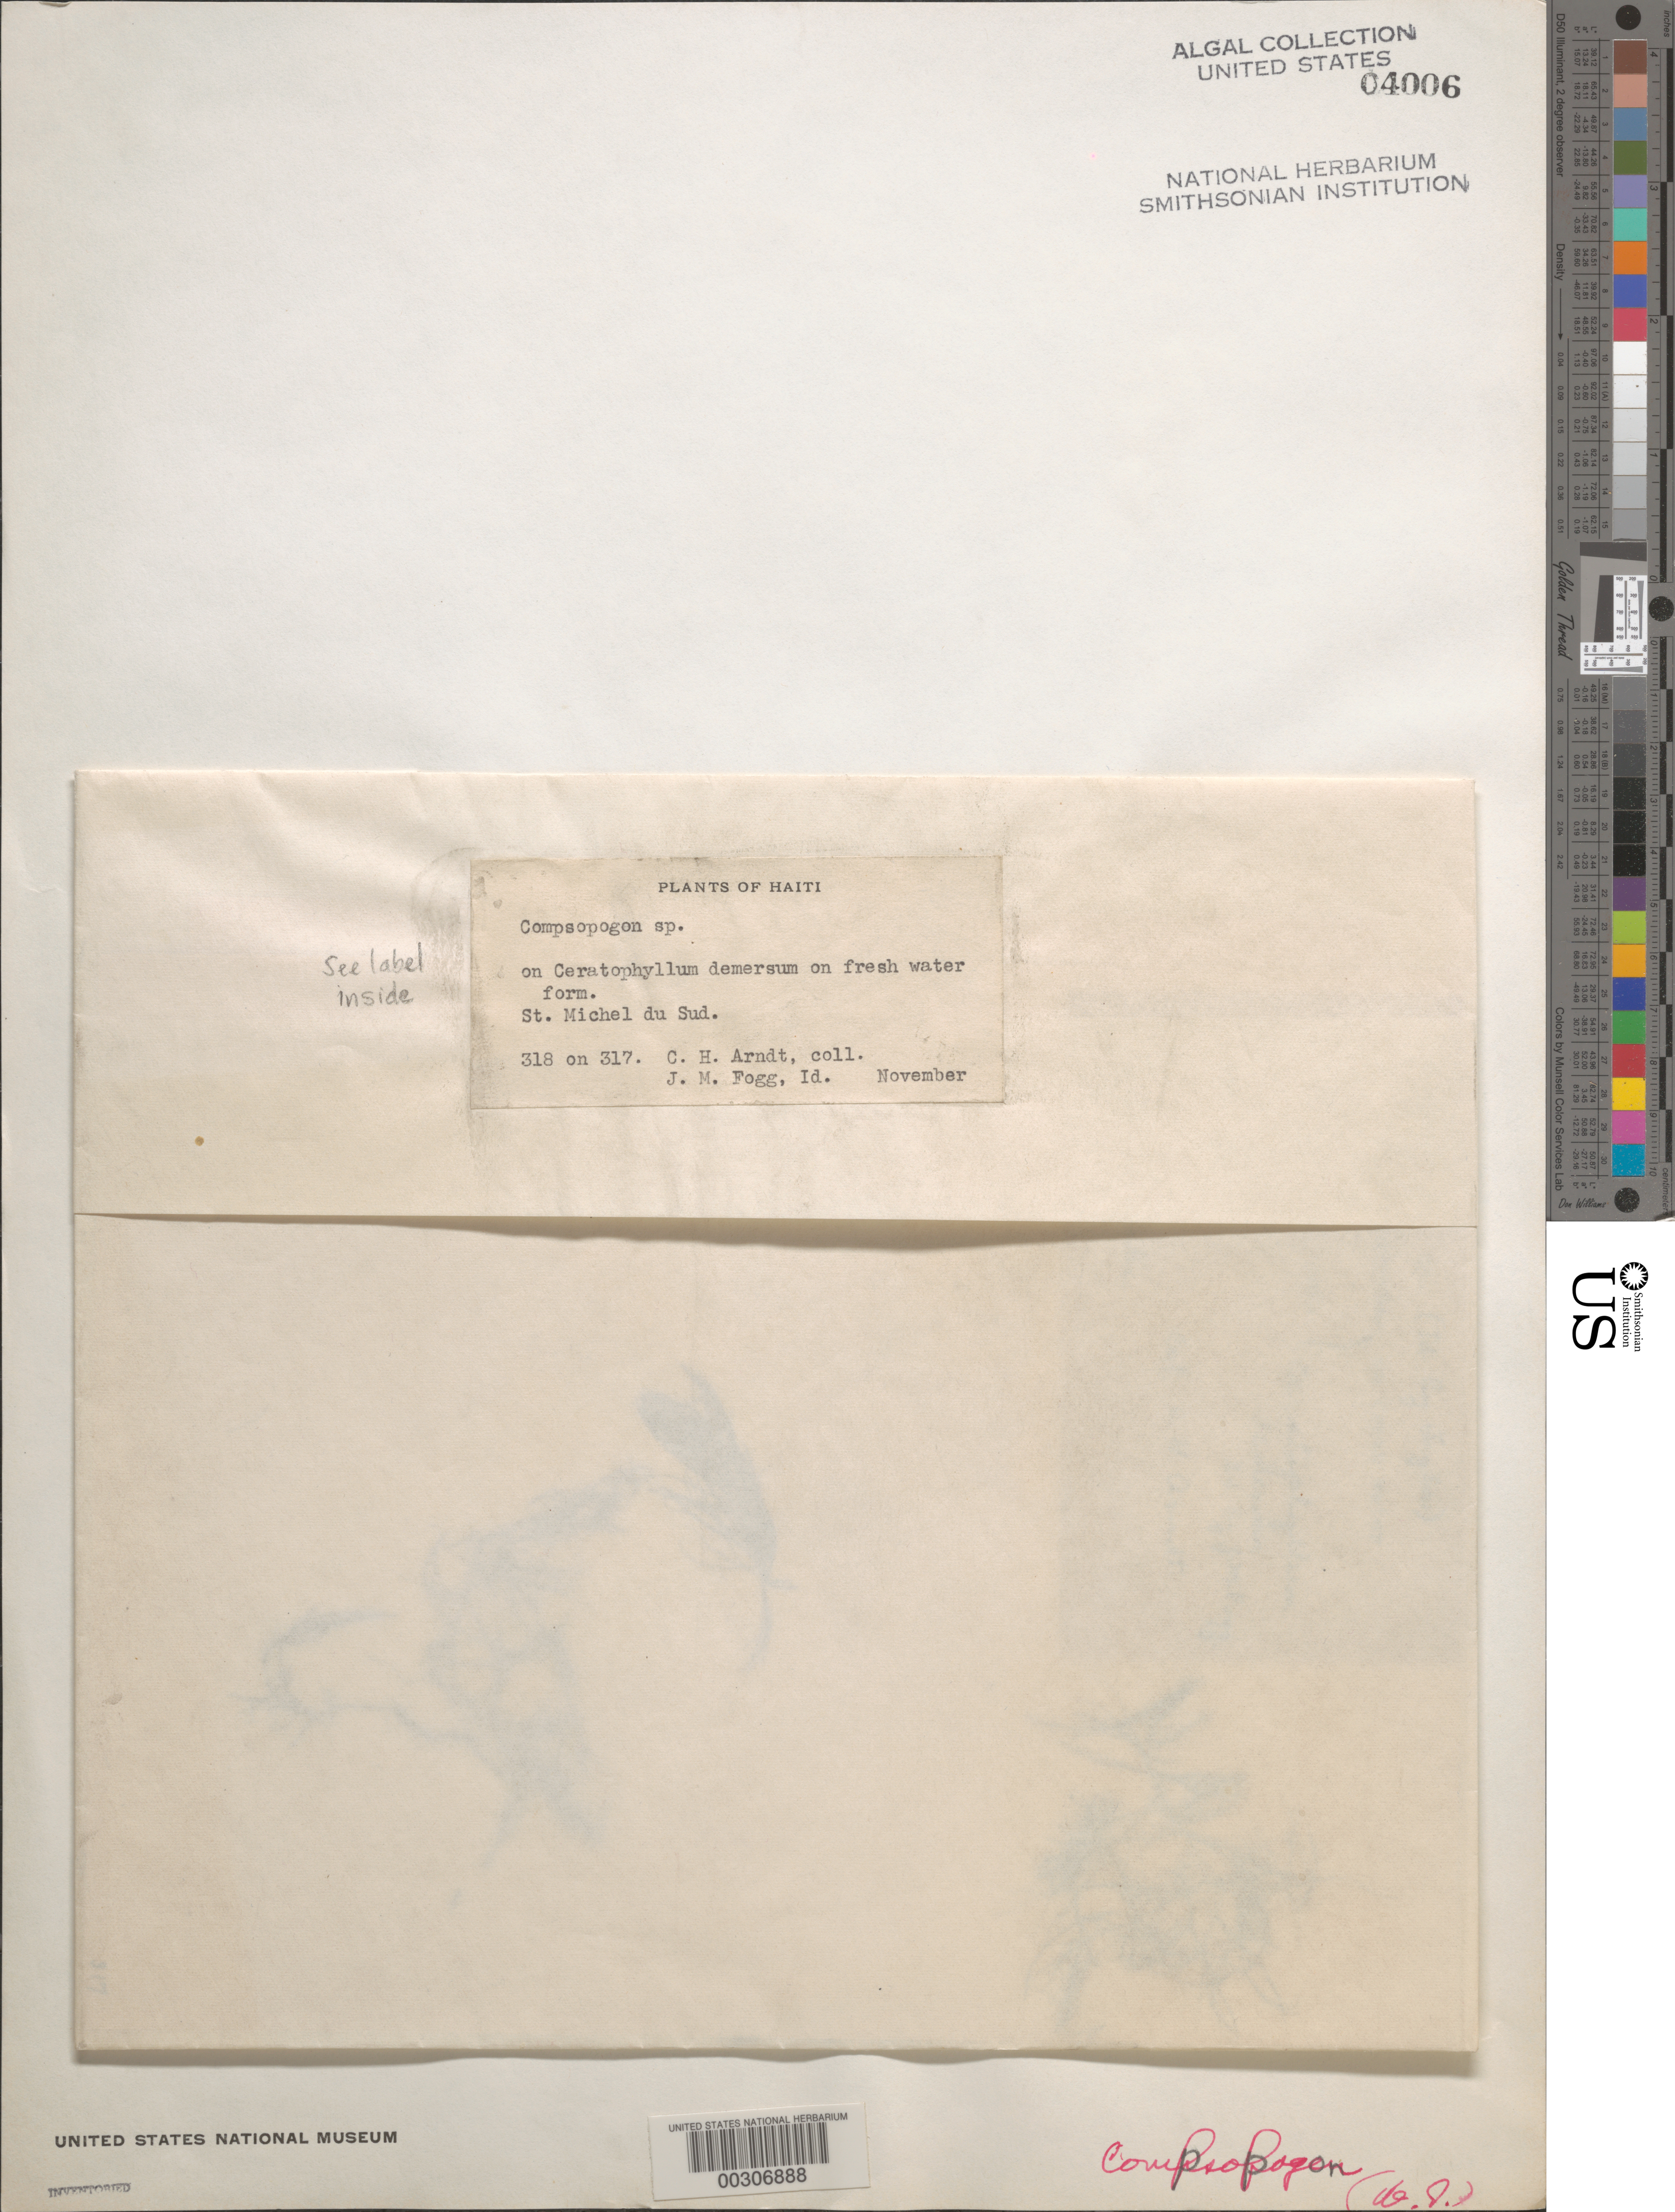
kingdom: Plantae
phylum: Rhodophyta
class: Compsopogonophyceae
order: Compsopogonales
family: Compsopogonaceae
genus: Compsopogon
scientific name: Compsopogon sp.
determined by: Taylor, William R.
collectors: C. Arndt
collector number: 318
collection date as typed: Nov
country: Haiti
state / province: Sud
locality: St. Michel-du-Sud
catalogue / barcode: US 4006